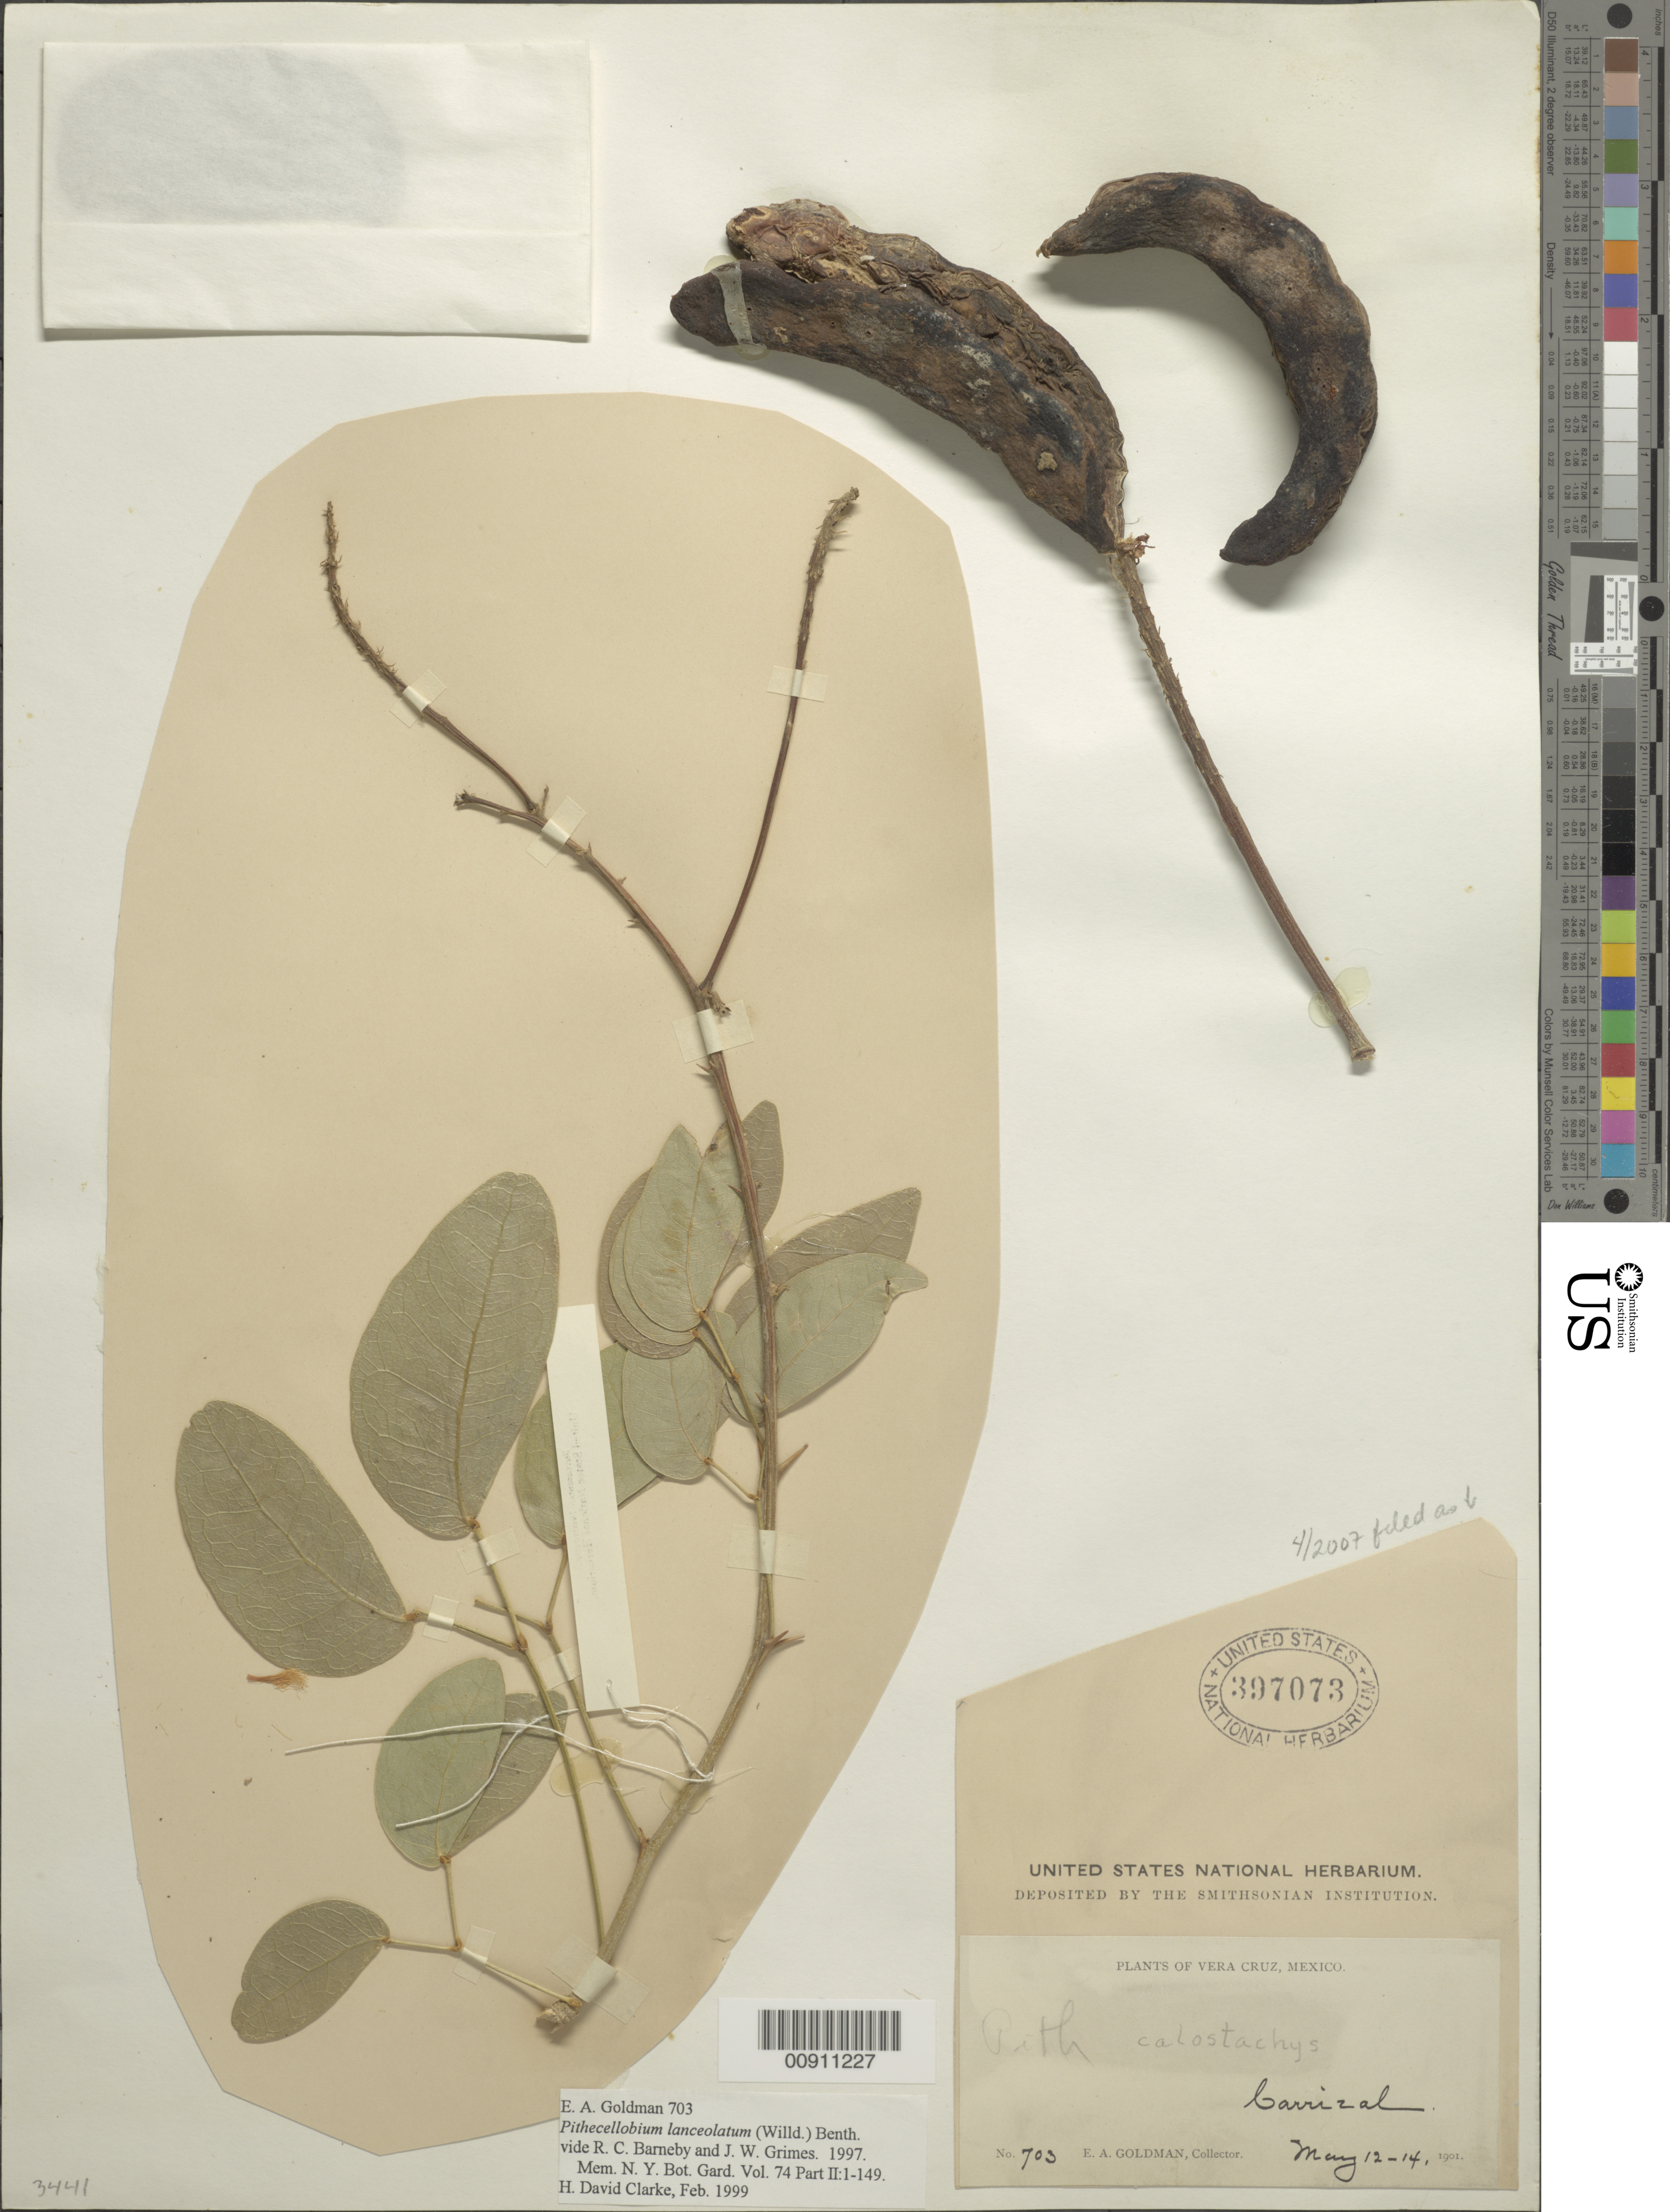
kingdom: Plantae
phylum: Tracheophyta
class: Magnoliopsida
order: Fabales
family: Fabaceae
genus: Pithecellobium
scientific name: Pithecellobium lanceolatum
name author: (Humb. & Bonpl. ex Willd.) Benth.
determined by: Clarke, H. D., University of North Carolina (Asheville)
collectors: E. A. Goldman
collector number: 703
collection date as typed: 12 May 1901 to 14 May 1901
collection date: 1901-05-12/1901-05-14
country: Mexico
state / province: Veracruz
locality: Carrizal, Veracruz.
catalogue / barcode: US 397073